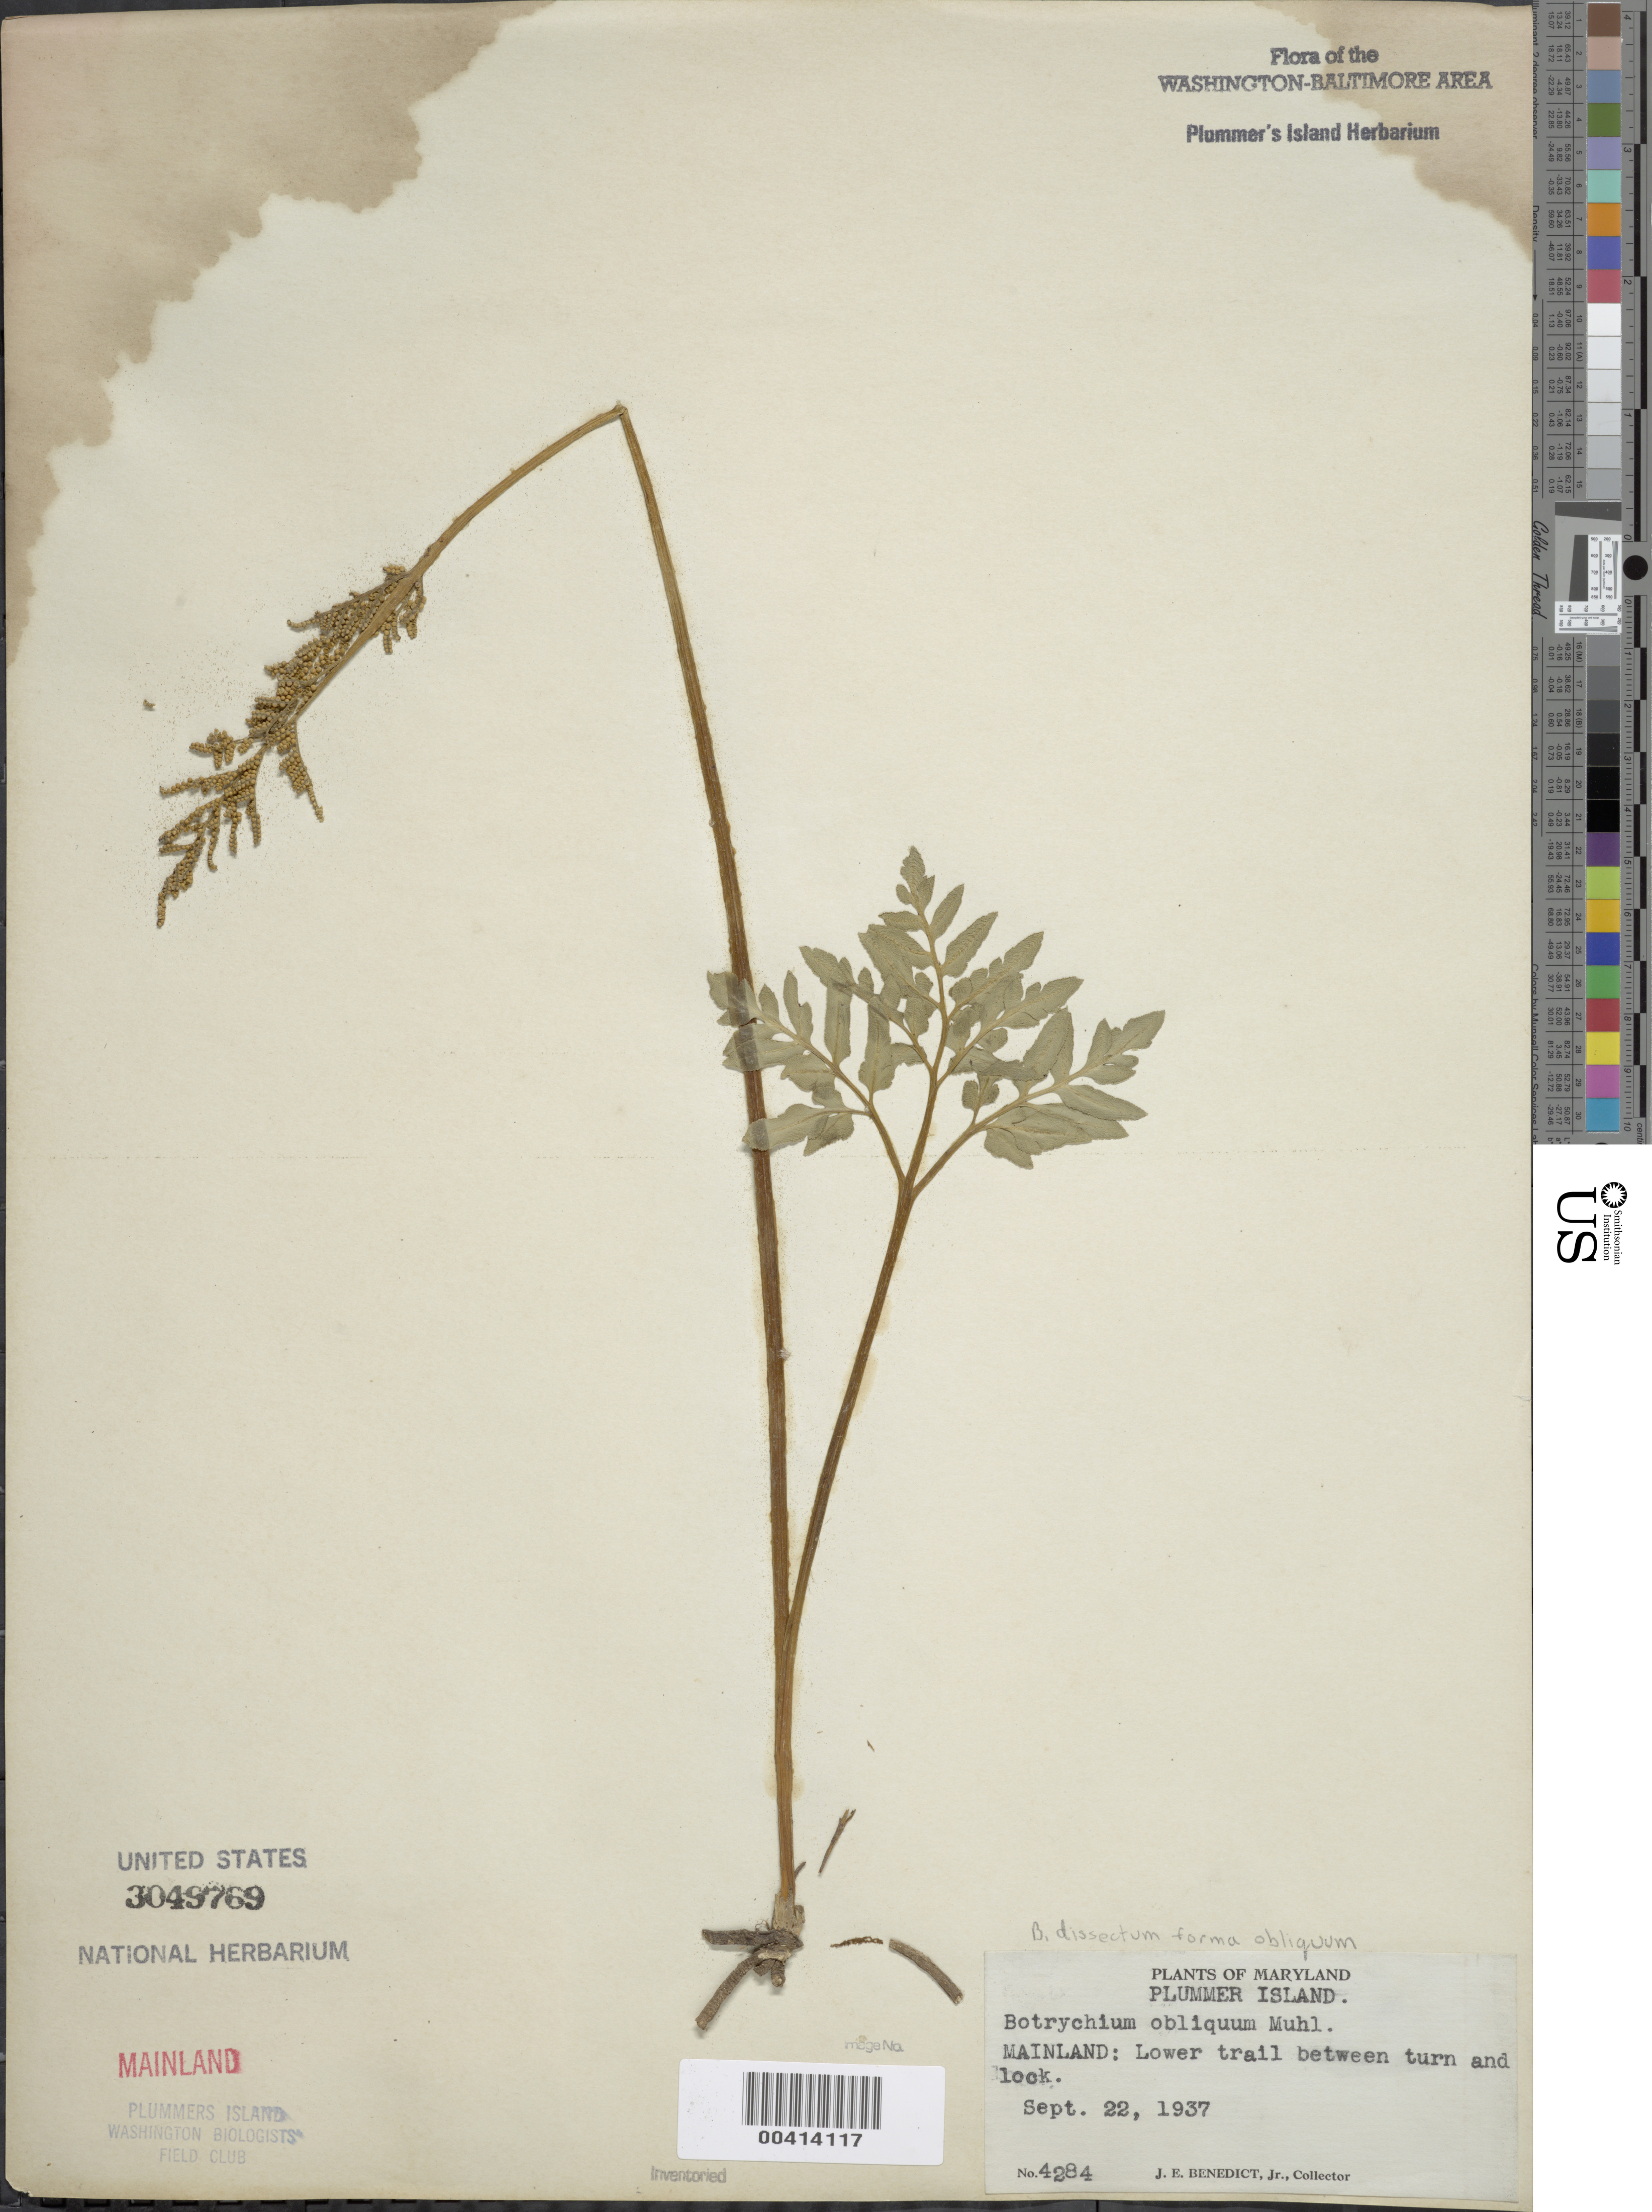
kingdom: Plantae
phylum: Tracheophyta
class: Polypodiopsida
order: Ophioglossales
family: Ophioglossaceae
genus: Botrychium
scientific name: Botrychium dissectum var. obliquum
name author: Clute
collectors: J. Benedict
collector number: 4284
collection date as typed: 22 Sep 1937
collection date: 1937-09-22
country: United States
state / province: Maryland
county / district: Montgomery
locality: Plummer's Island; mainland, lower trail between Turn & Lock C. & O. Canal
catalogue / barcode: US 3049769